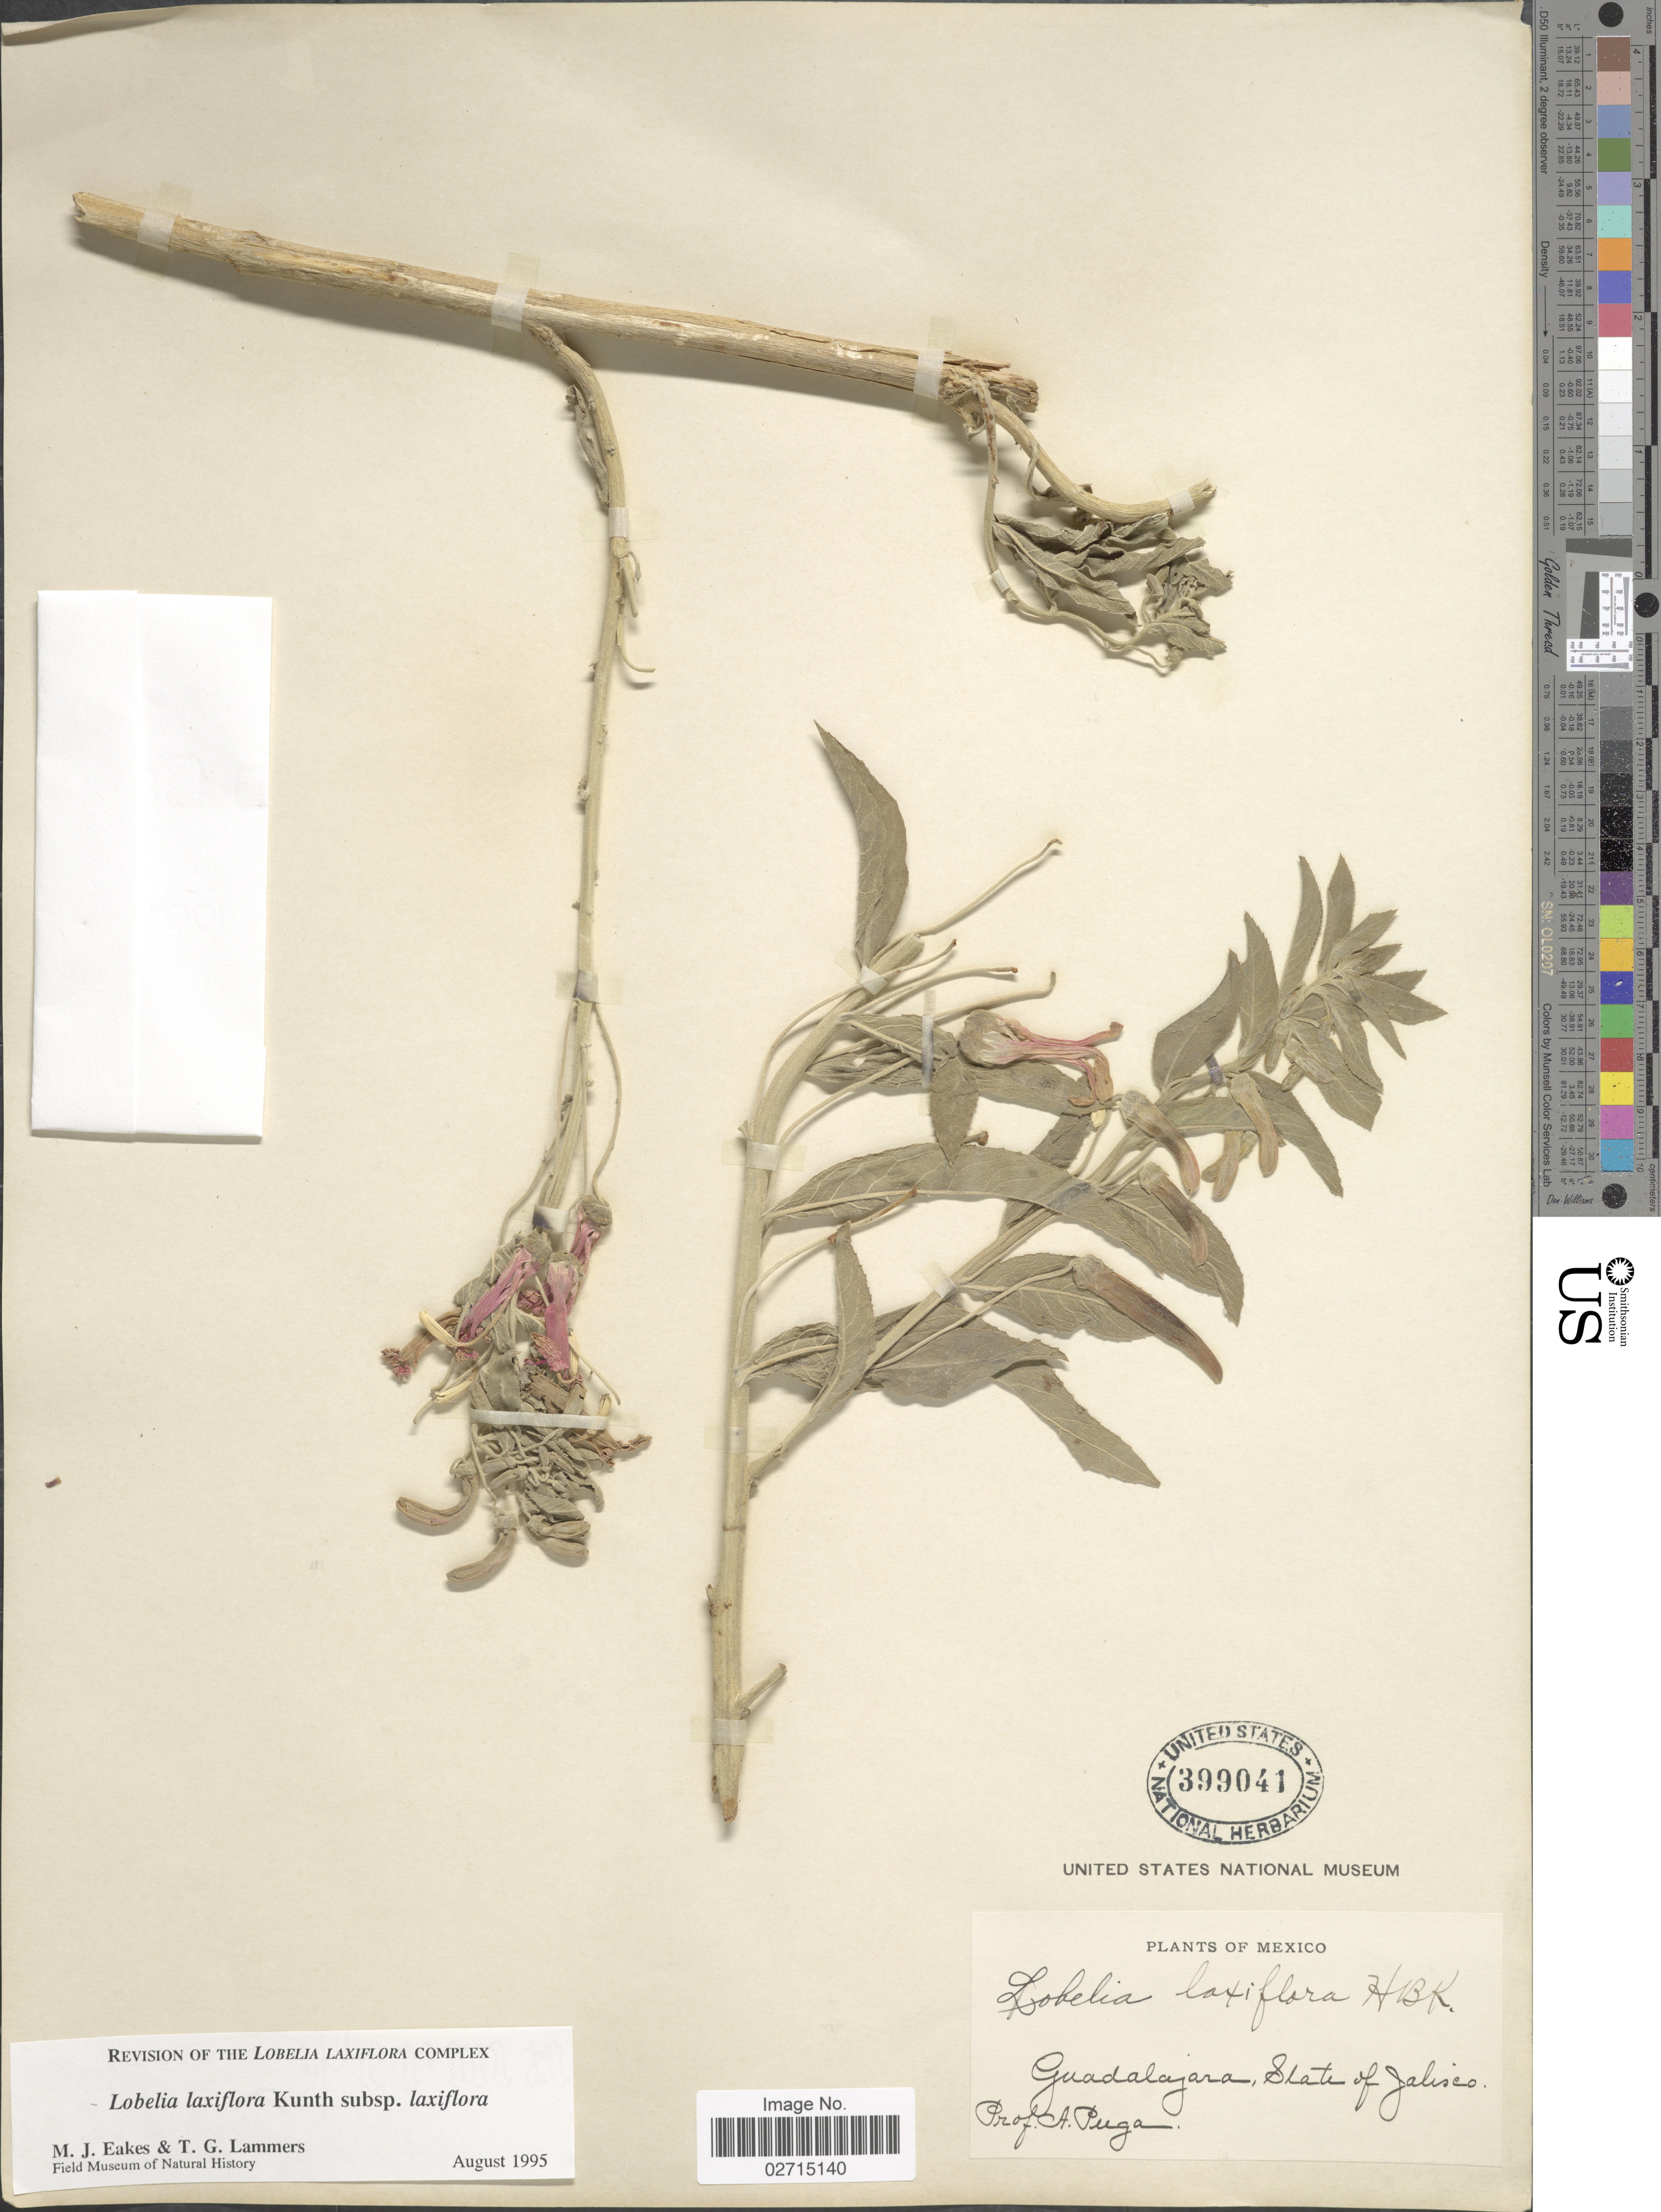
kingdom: Plantae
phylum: Tracheophyta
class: Magnoliopsida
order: Asterales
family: Campanulaceae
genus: Lobelia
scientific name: Lobelia laxiflora subsp. laxiflora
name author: Kunth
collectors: A. Puga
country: Mexico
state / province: Jalisco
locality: Guadalajara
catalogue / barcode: US 399041